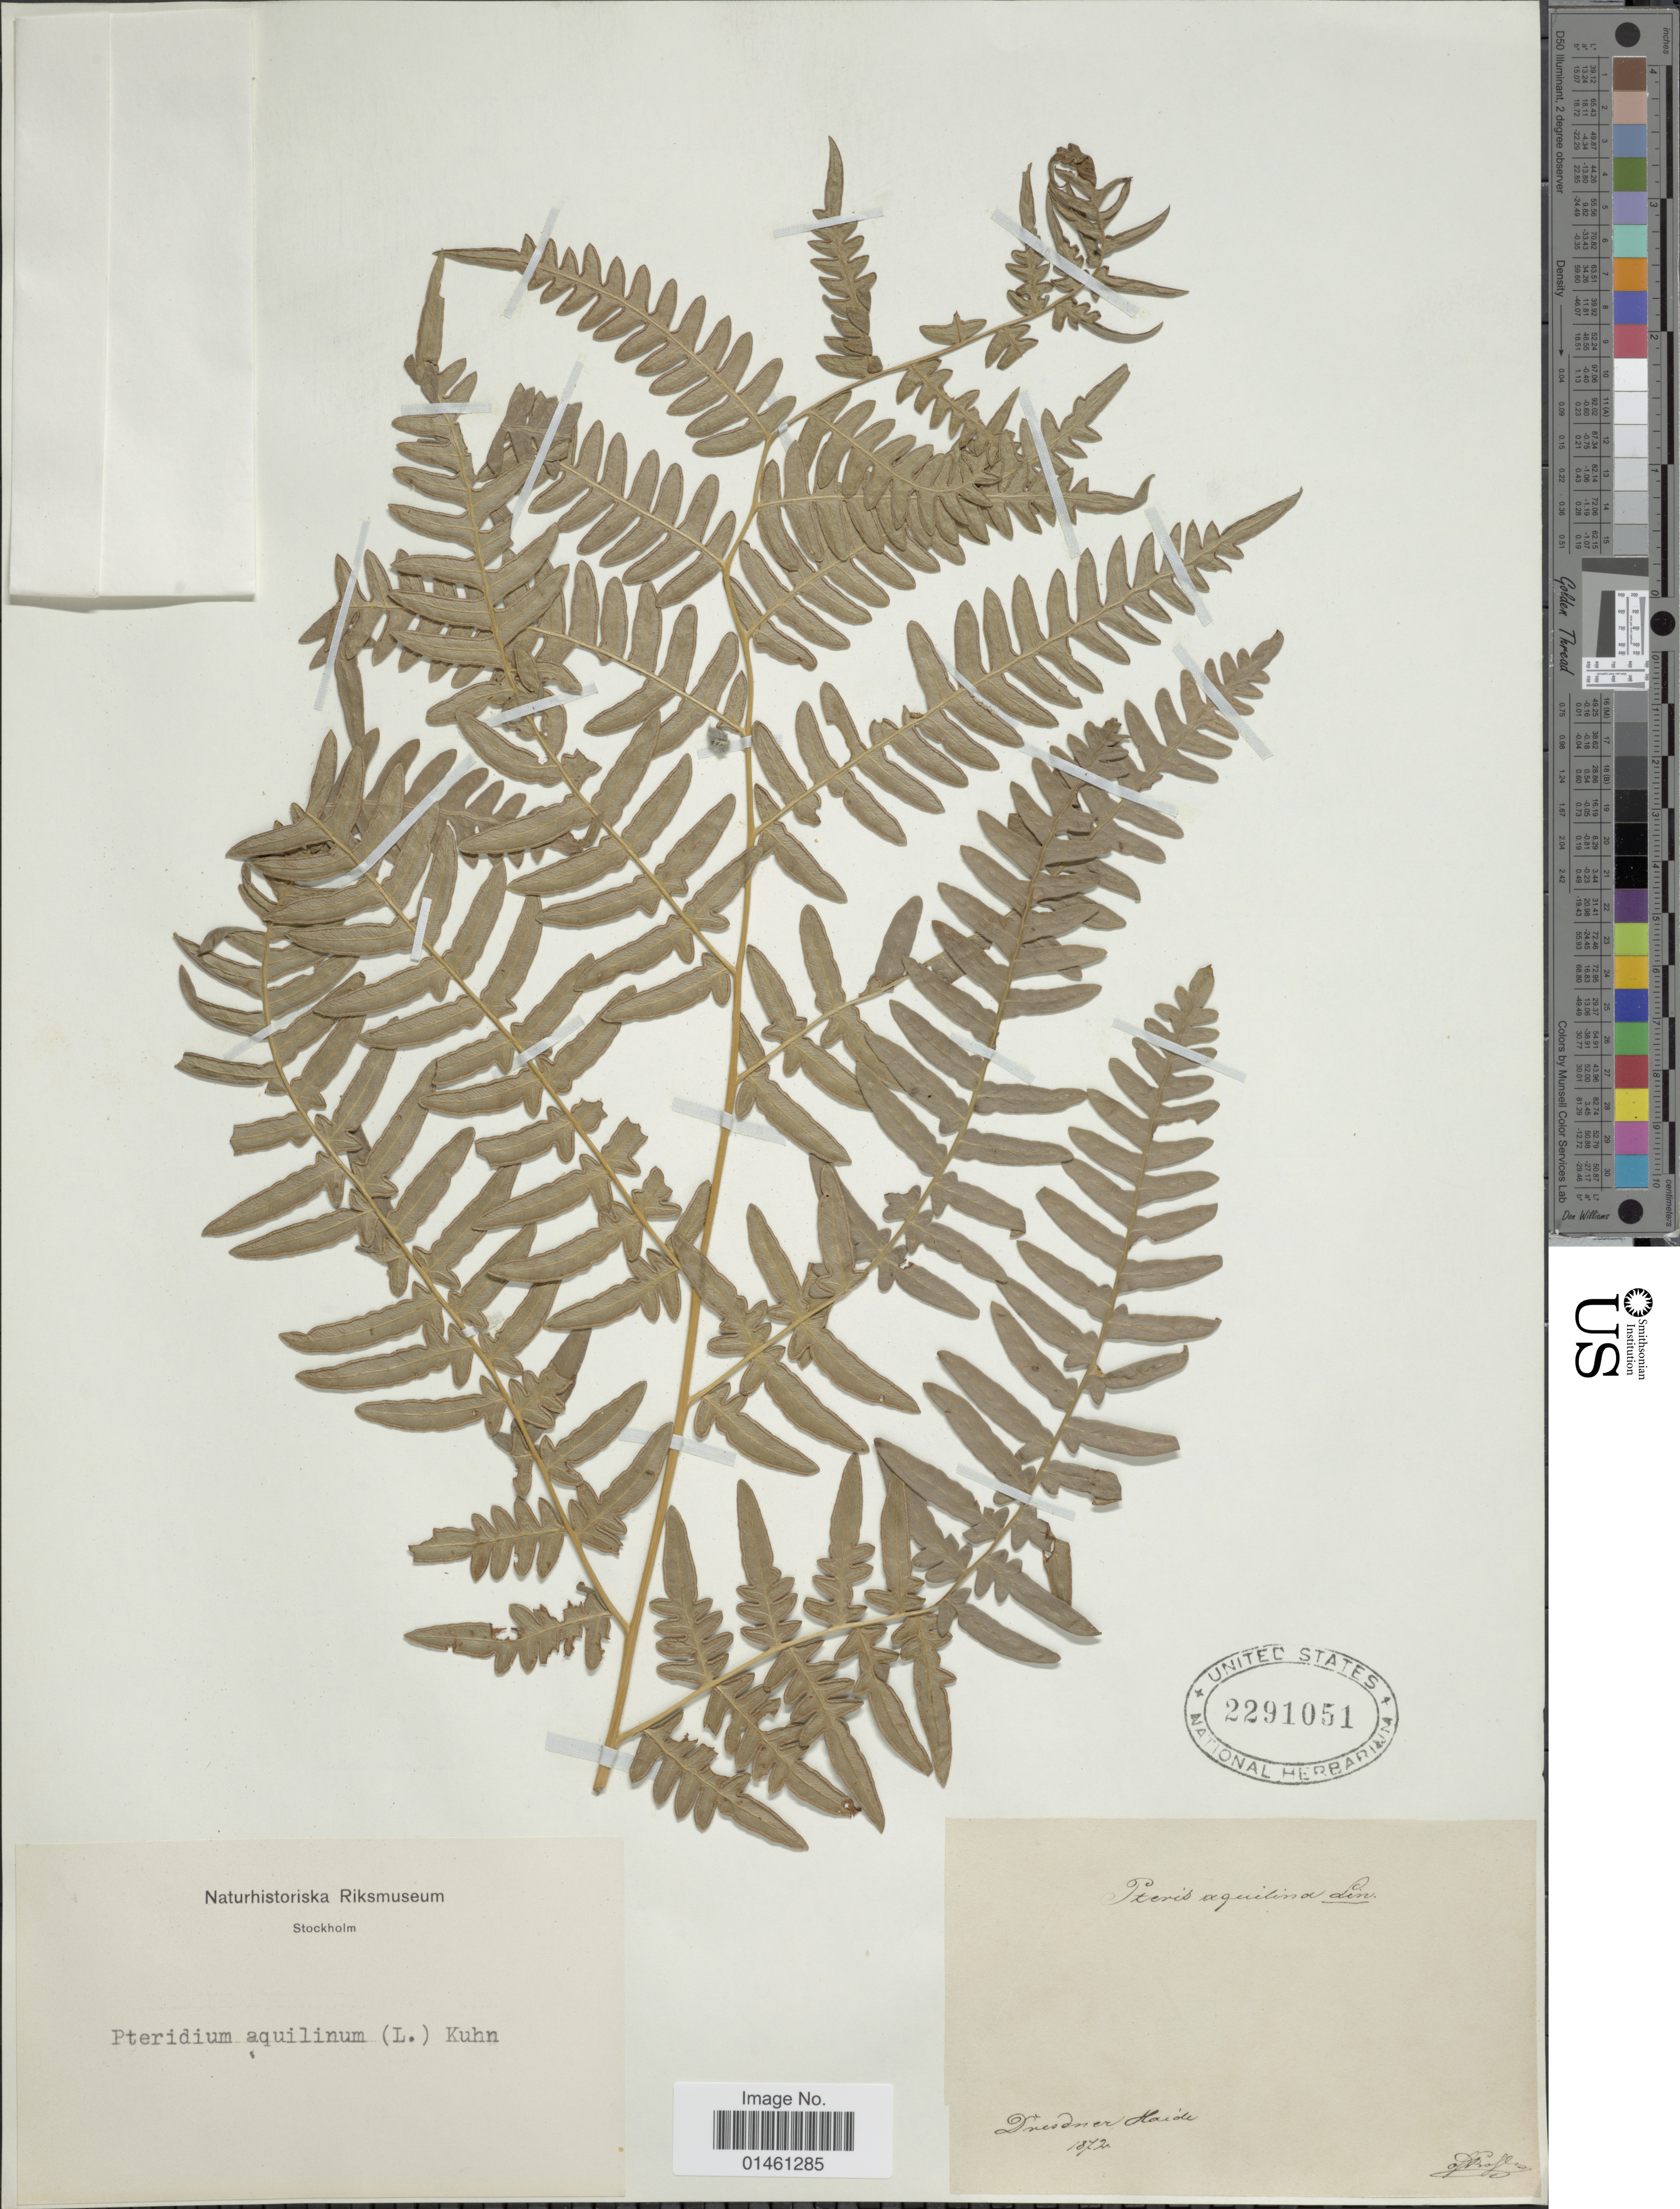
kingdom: Plantae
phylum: Tracheophyta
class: Polypodiopsida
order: Polypodiales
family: Dennstaedtiaceae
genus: Pteridium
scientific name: Pteridium aquilinum var. typicum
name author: R.M. Tryon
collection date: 1872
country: Germany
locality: Dresdner Haide. (Dresden)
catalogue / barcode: US 2291051